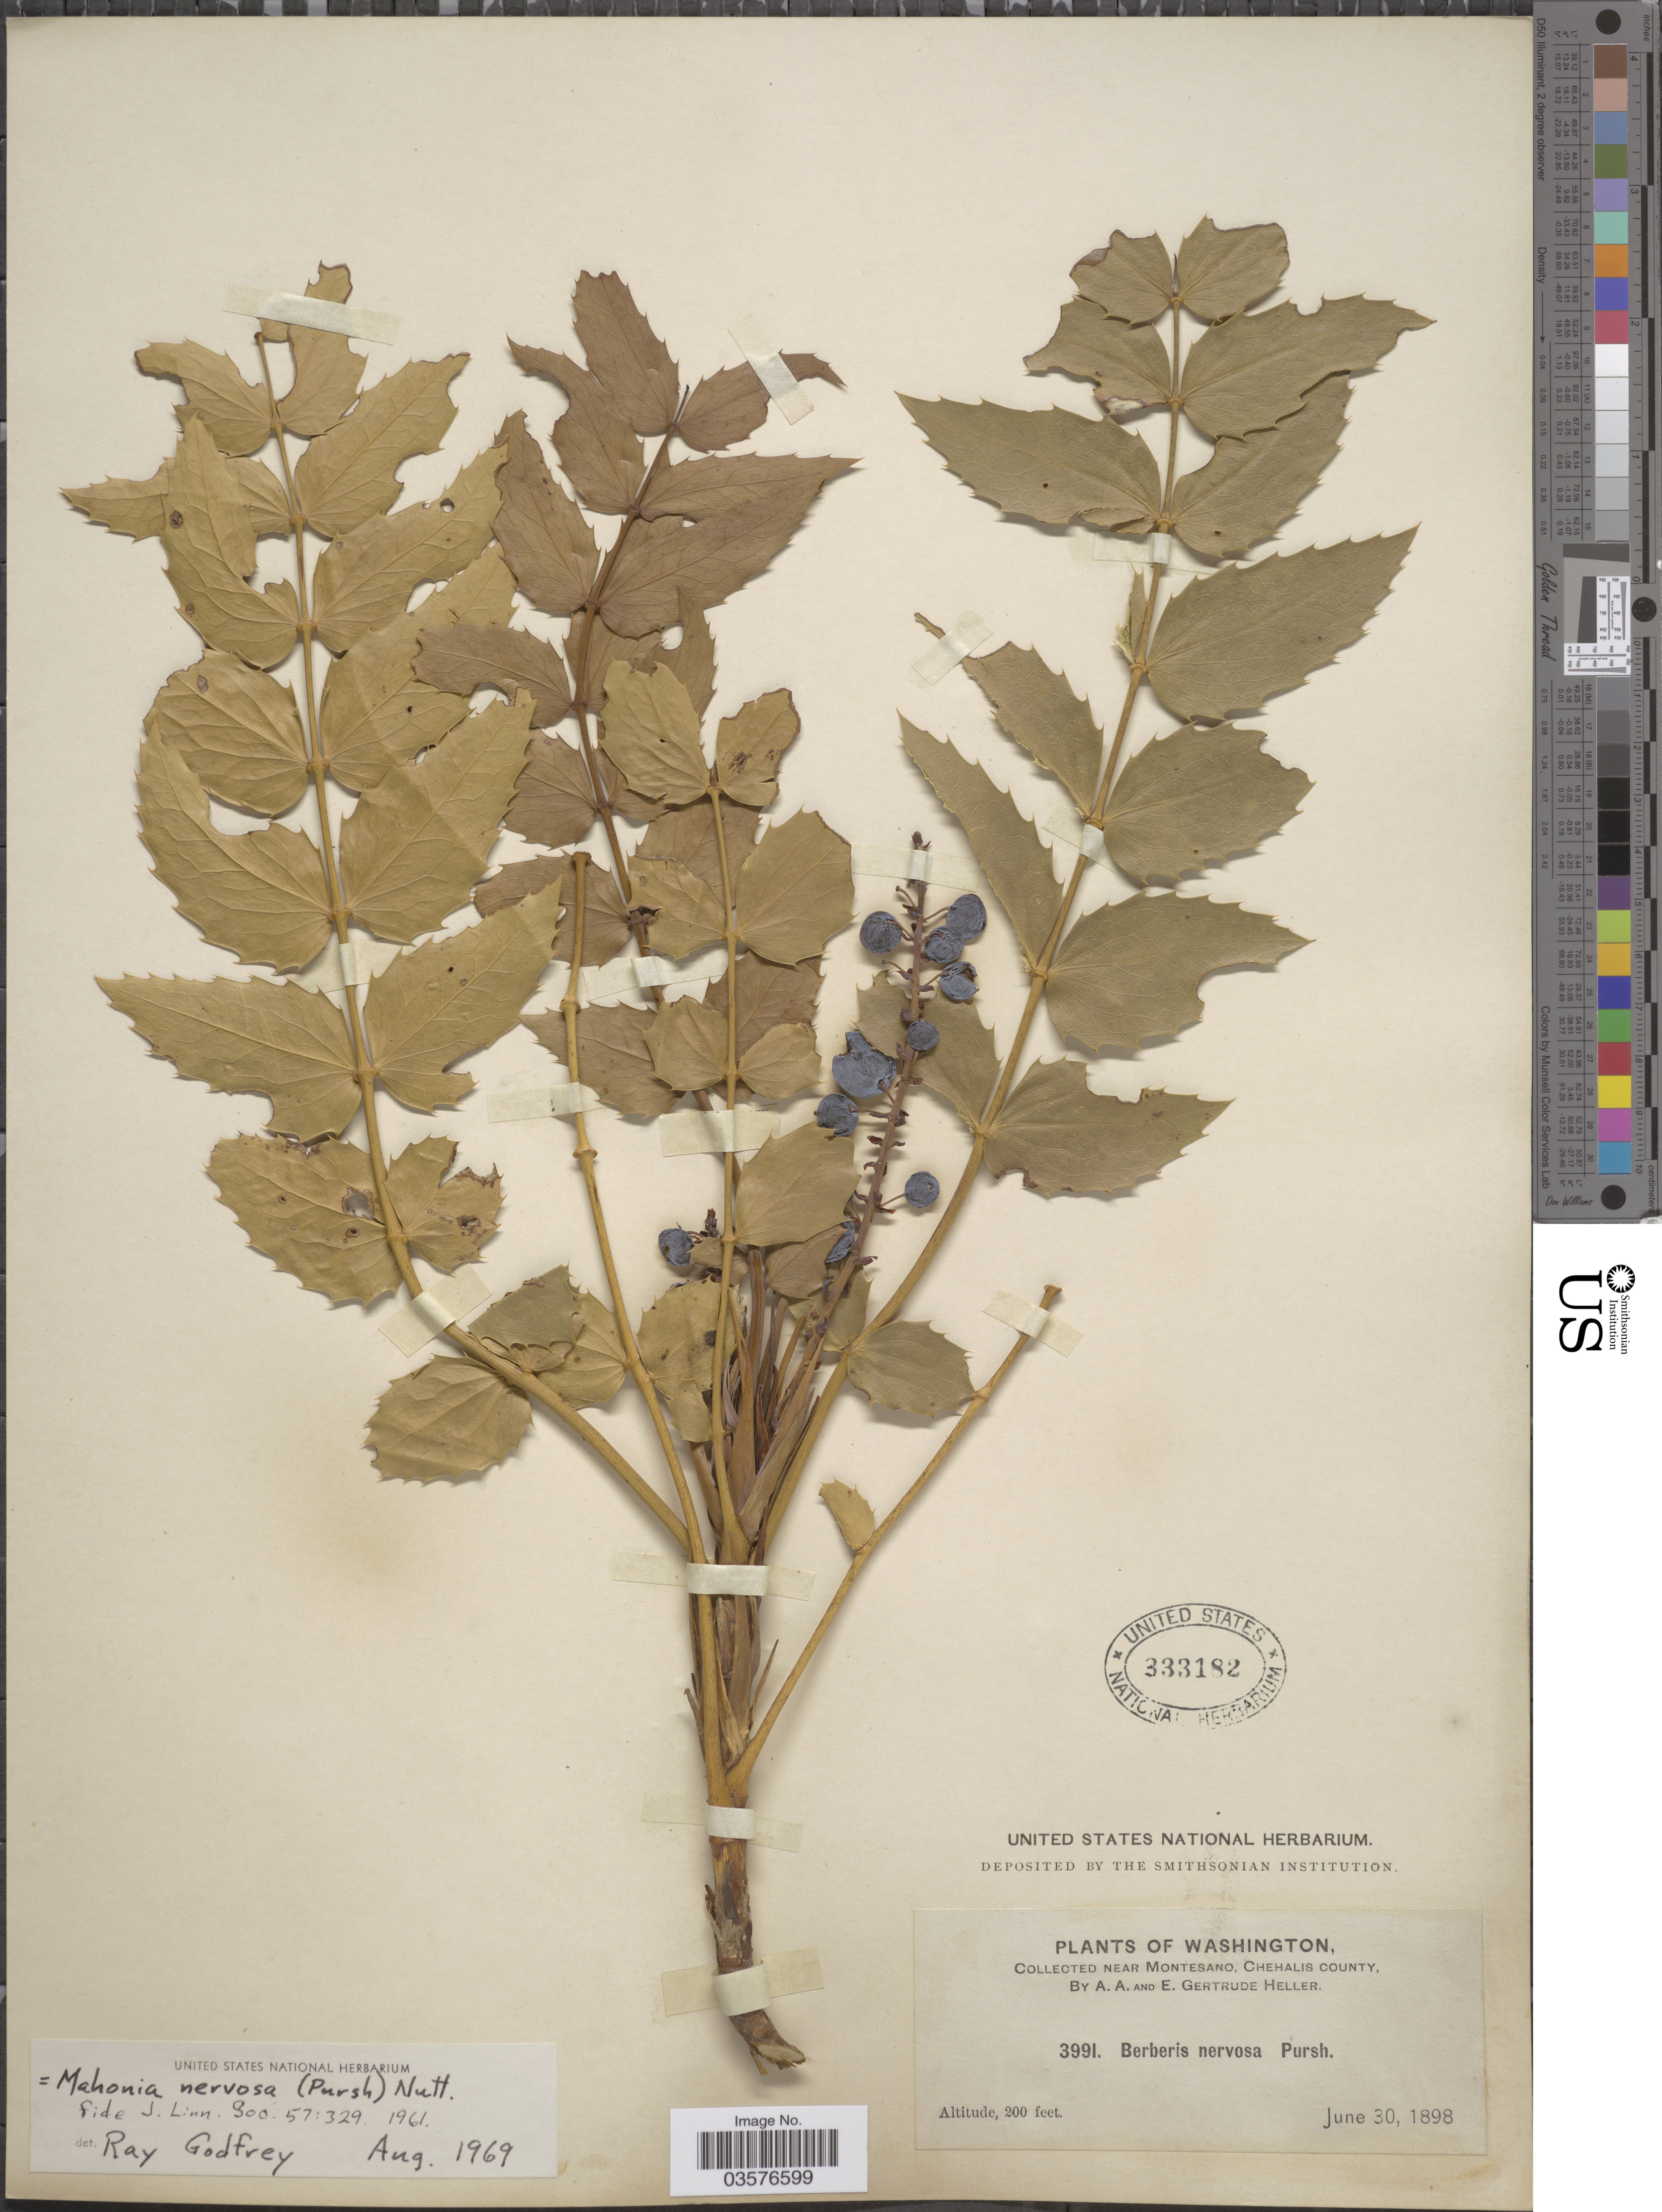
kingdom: Plantae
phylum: Tracheophyta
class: Magnoliopsida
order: Ranunculales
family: Berberidaceae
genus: Mahonia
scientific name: Mahonia nervosa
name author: (Pursh) Nutt.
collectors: A. A. Heller & E. Gertrude Heller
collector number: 3991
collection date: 1898-06-30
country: United States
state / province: Washington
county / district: Grays Harbor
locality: Near Montesano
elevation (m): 61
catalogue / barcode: US 333182